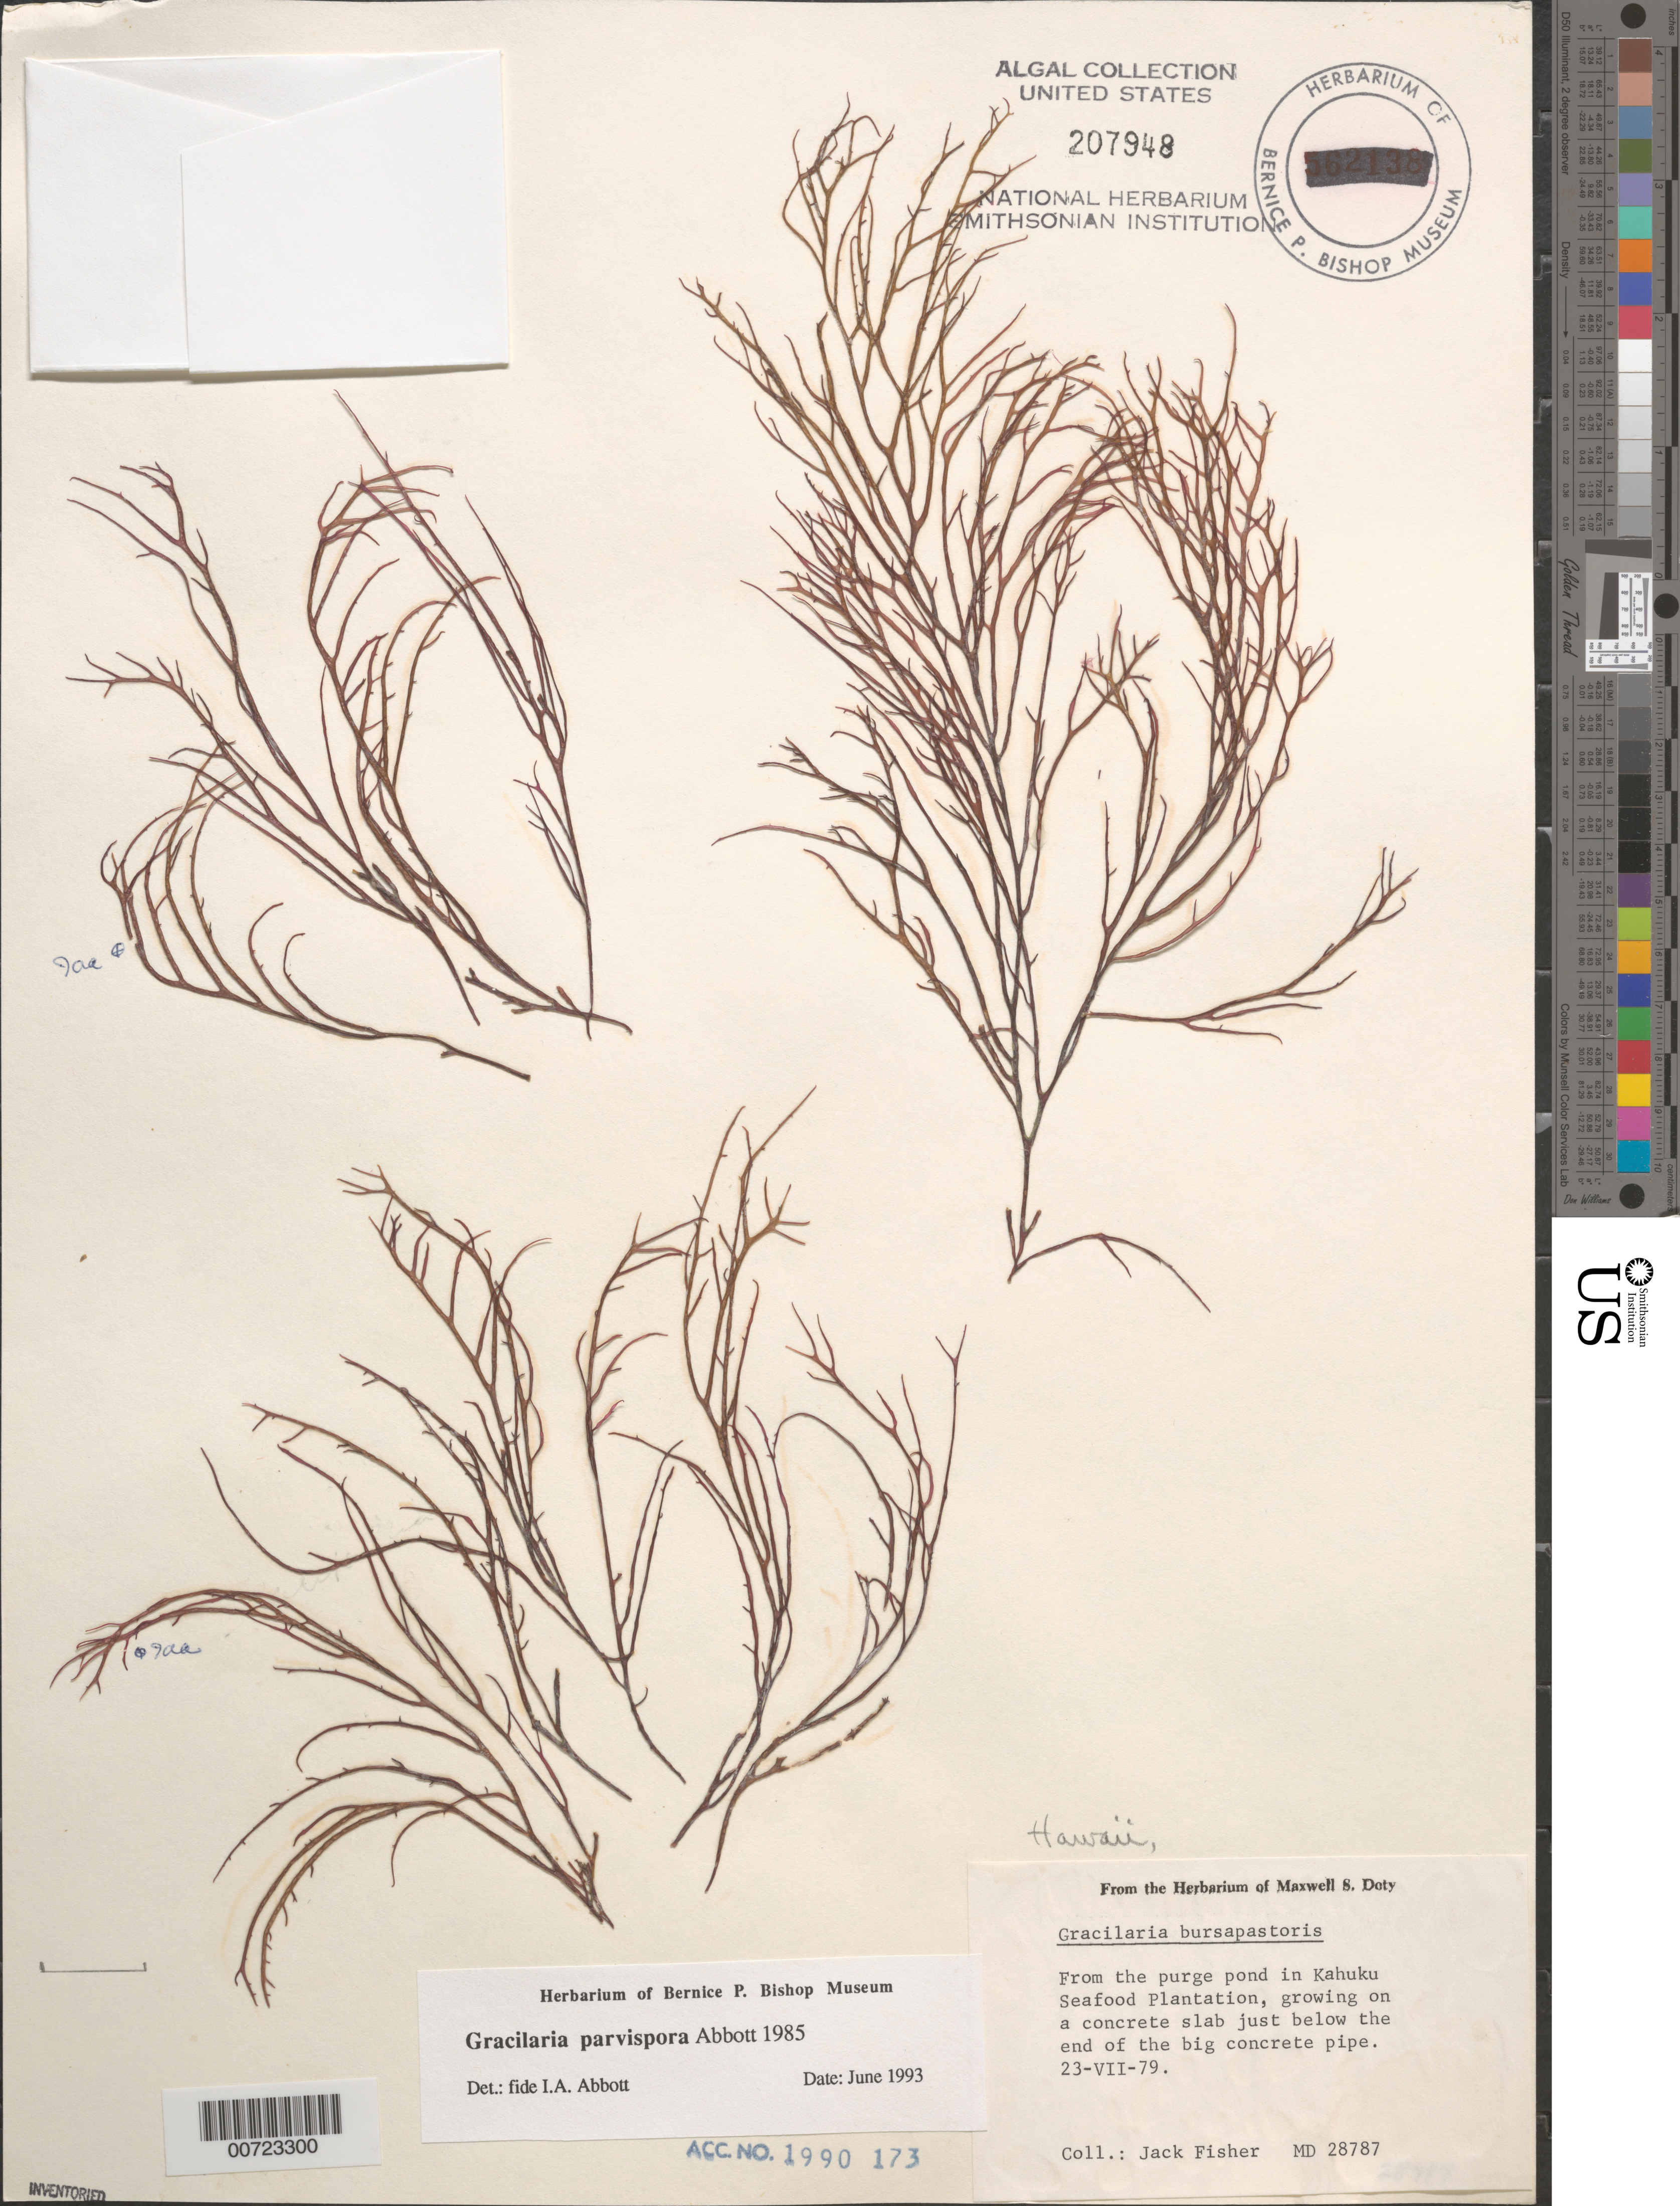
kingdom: Plantae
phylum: Rhodophyta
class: Florideophyceae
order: Gracilariales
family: Gracilariaceae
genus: Gracilaria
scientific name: Gracilaria parvispora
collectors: J. Fisher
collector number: MSD 28787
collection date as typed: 23 Jul 1979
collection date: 1979-07-23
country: United States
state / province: Hawaii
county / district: Honolulu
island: Oahu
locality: Kahuku Seafood Plantation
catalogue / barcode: US 207948